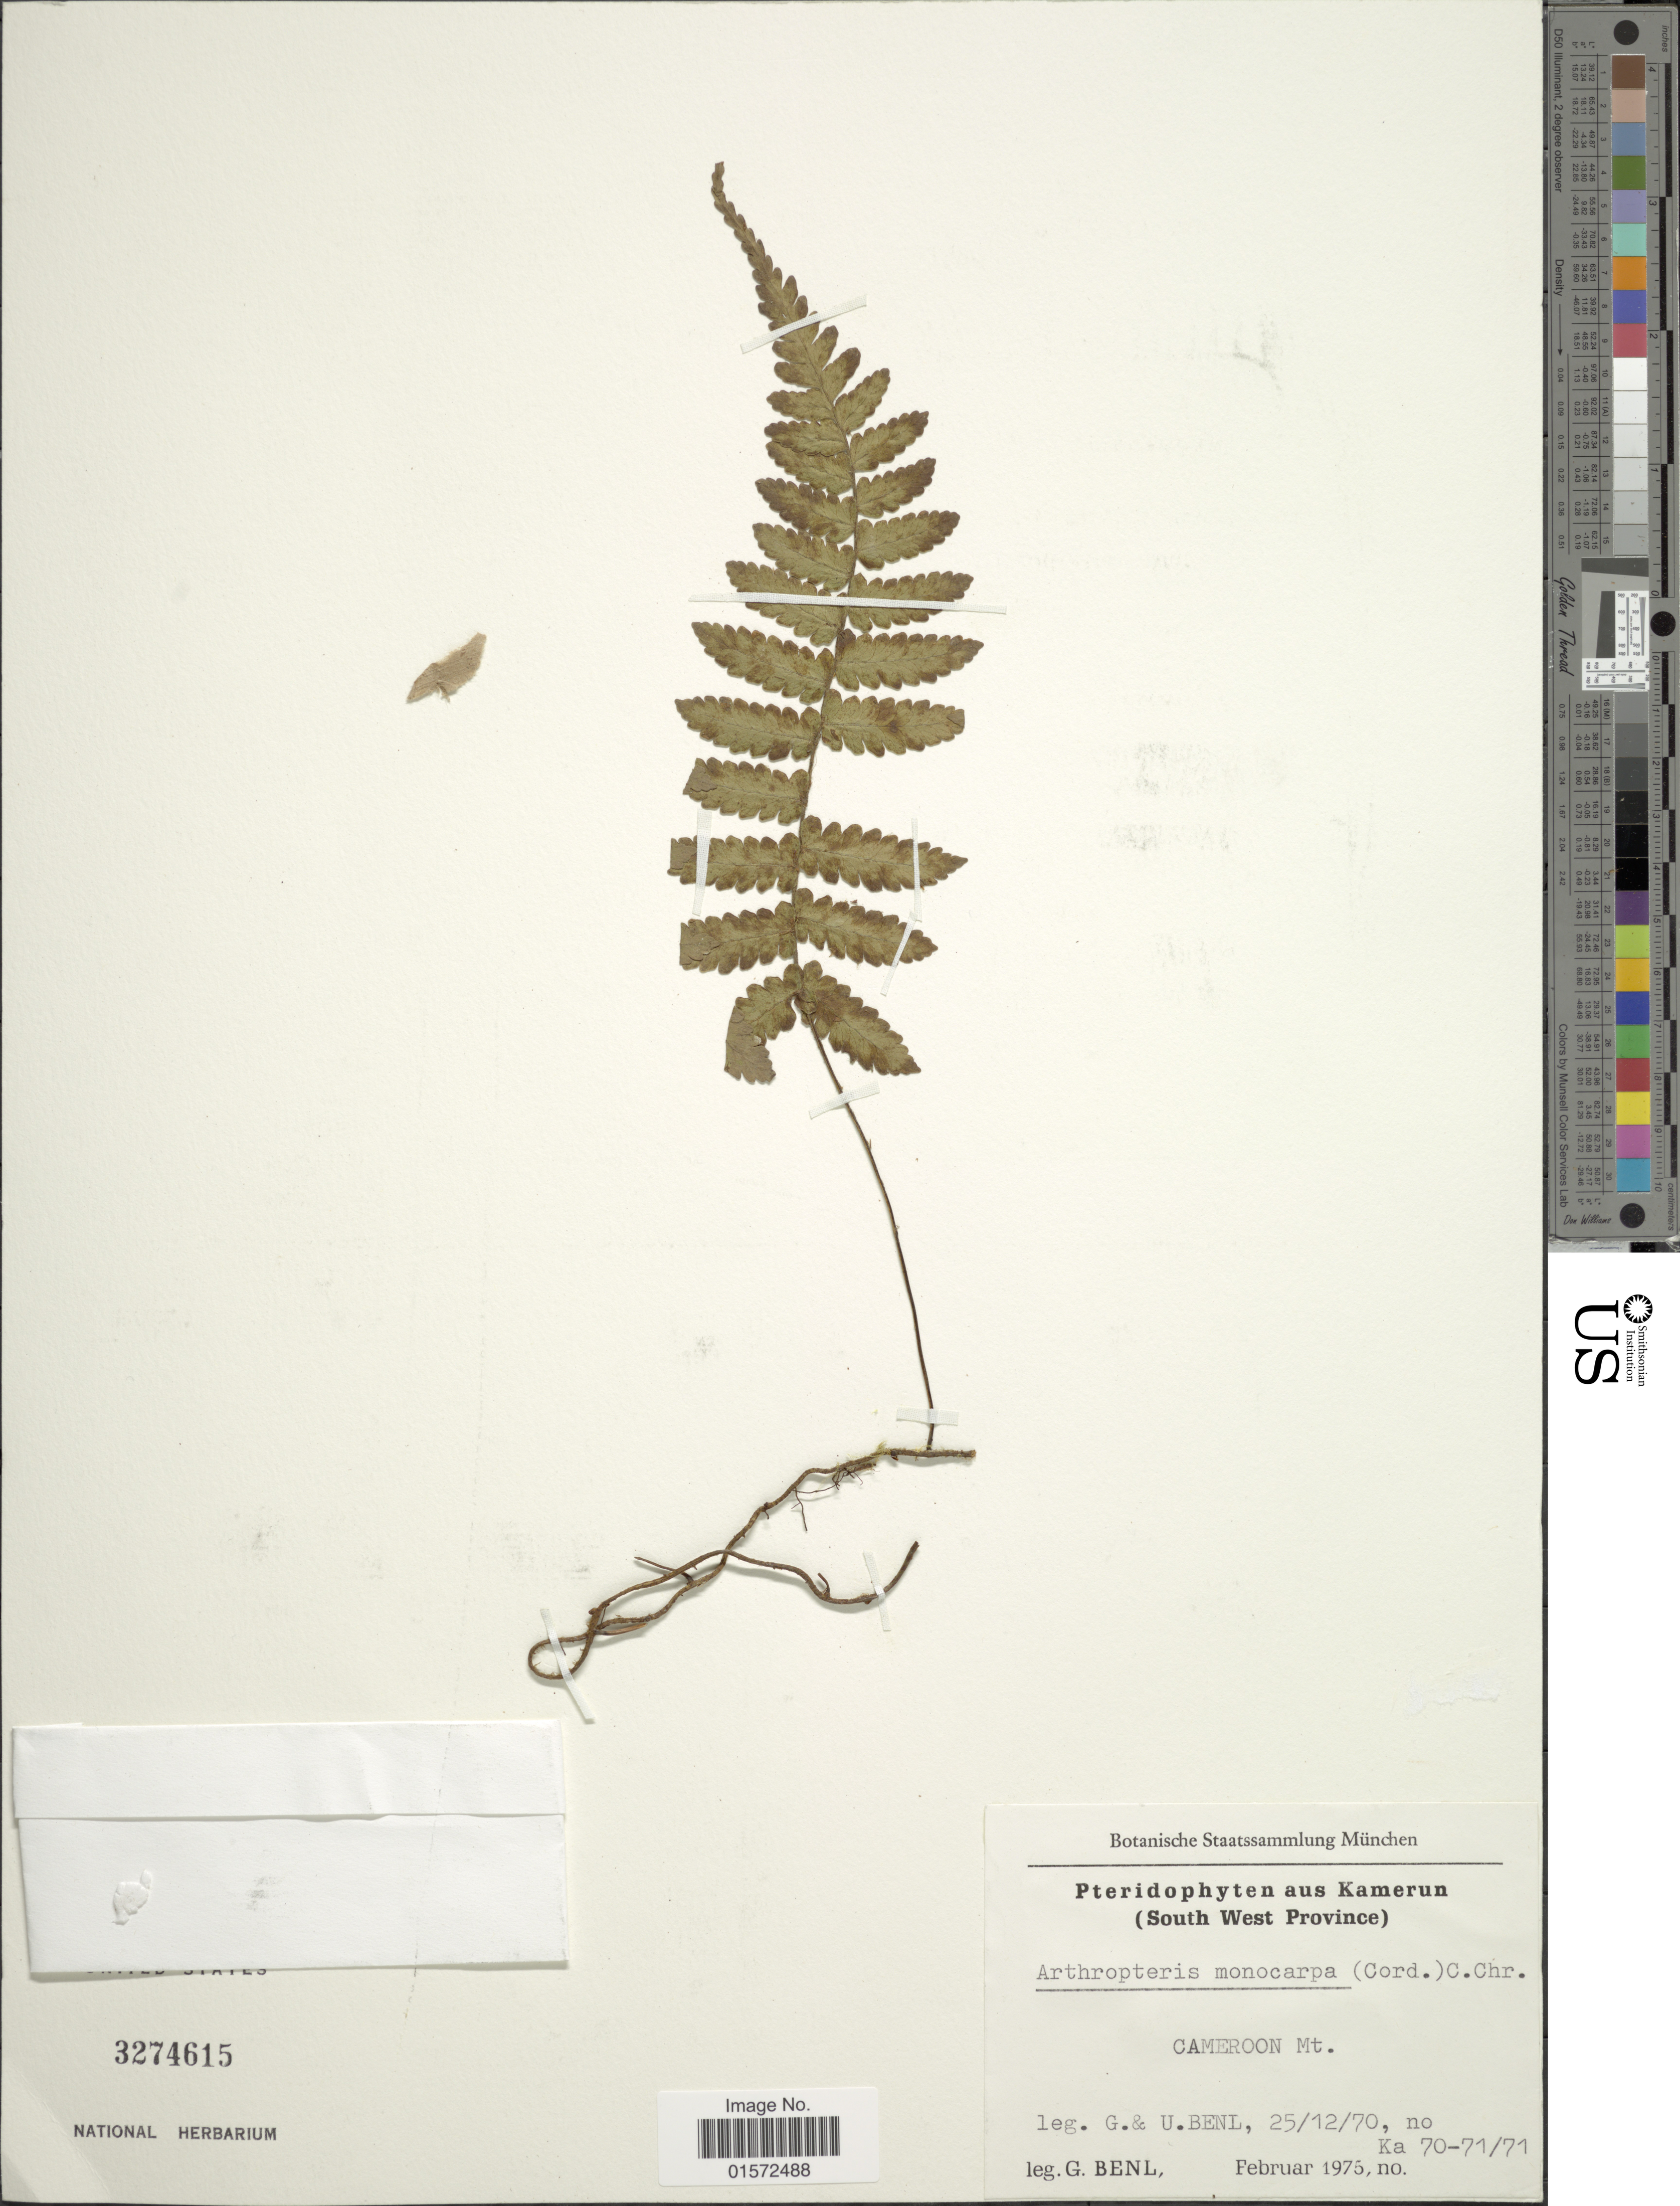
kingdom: Plantae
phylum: Tracheophyta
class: Polypodiopsida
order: Polypodiales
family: Tectariaceae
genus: Arthropteris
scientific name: Arthropteris monocarpa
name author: (Cordem.) C. Chr.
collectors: G. Benl & U. Benl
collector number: KA 70-71/71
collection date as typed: Transcribed d/m/y: 25/12/70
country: Cameroon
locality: South west Province, Cameroon Mt.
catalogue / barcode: US 3274615